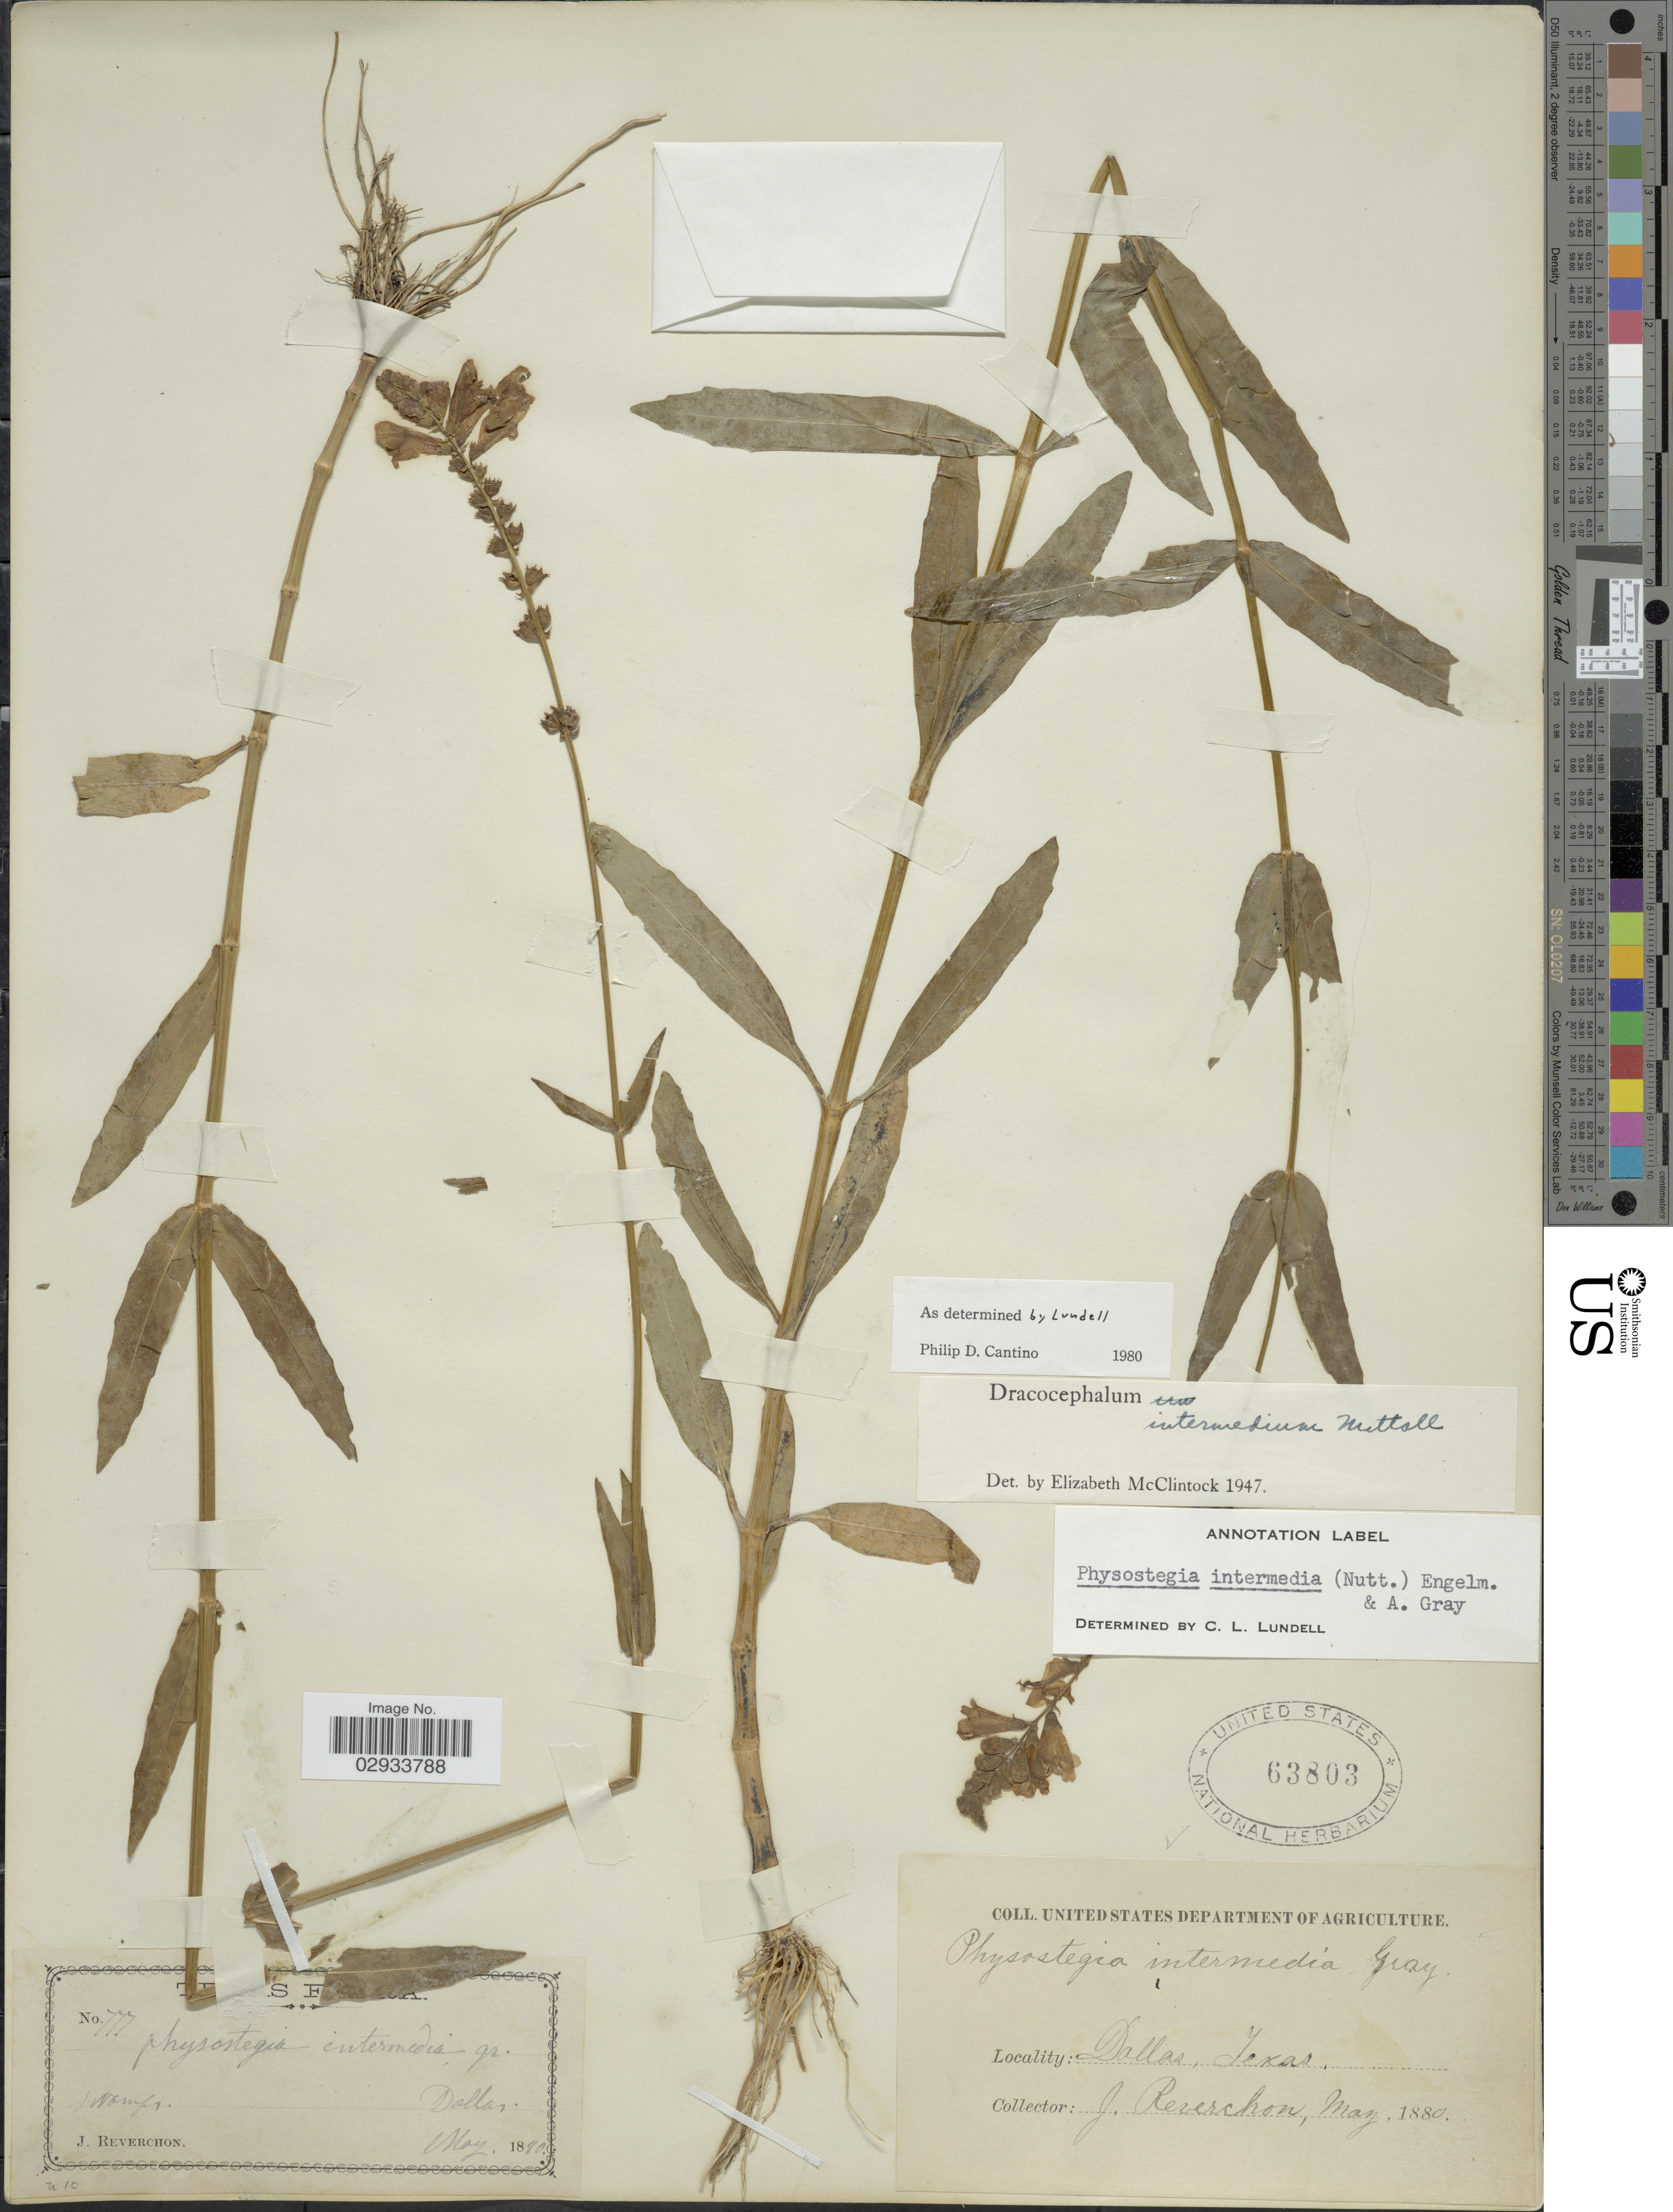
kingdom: Plantae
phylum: Tracheophyta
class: Magnoliopsida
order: Lamiales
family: Lamiaceae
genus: Physostegia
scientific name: Physostegia intermedia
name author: (Nutt.) Engelm. & A. Gray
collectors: J. Reverchon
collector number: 777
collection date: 1880-05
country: United States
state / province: Texas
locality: Dallas.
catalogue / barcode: US 63803